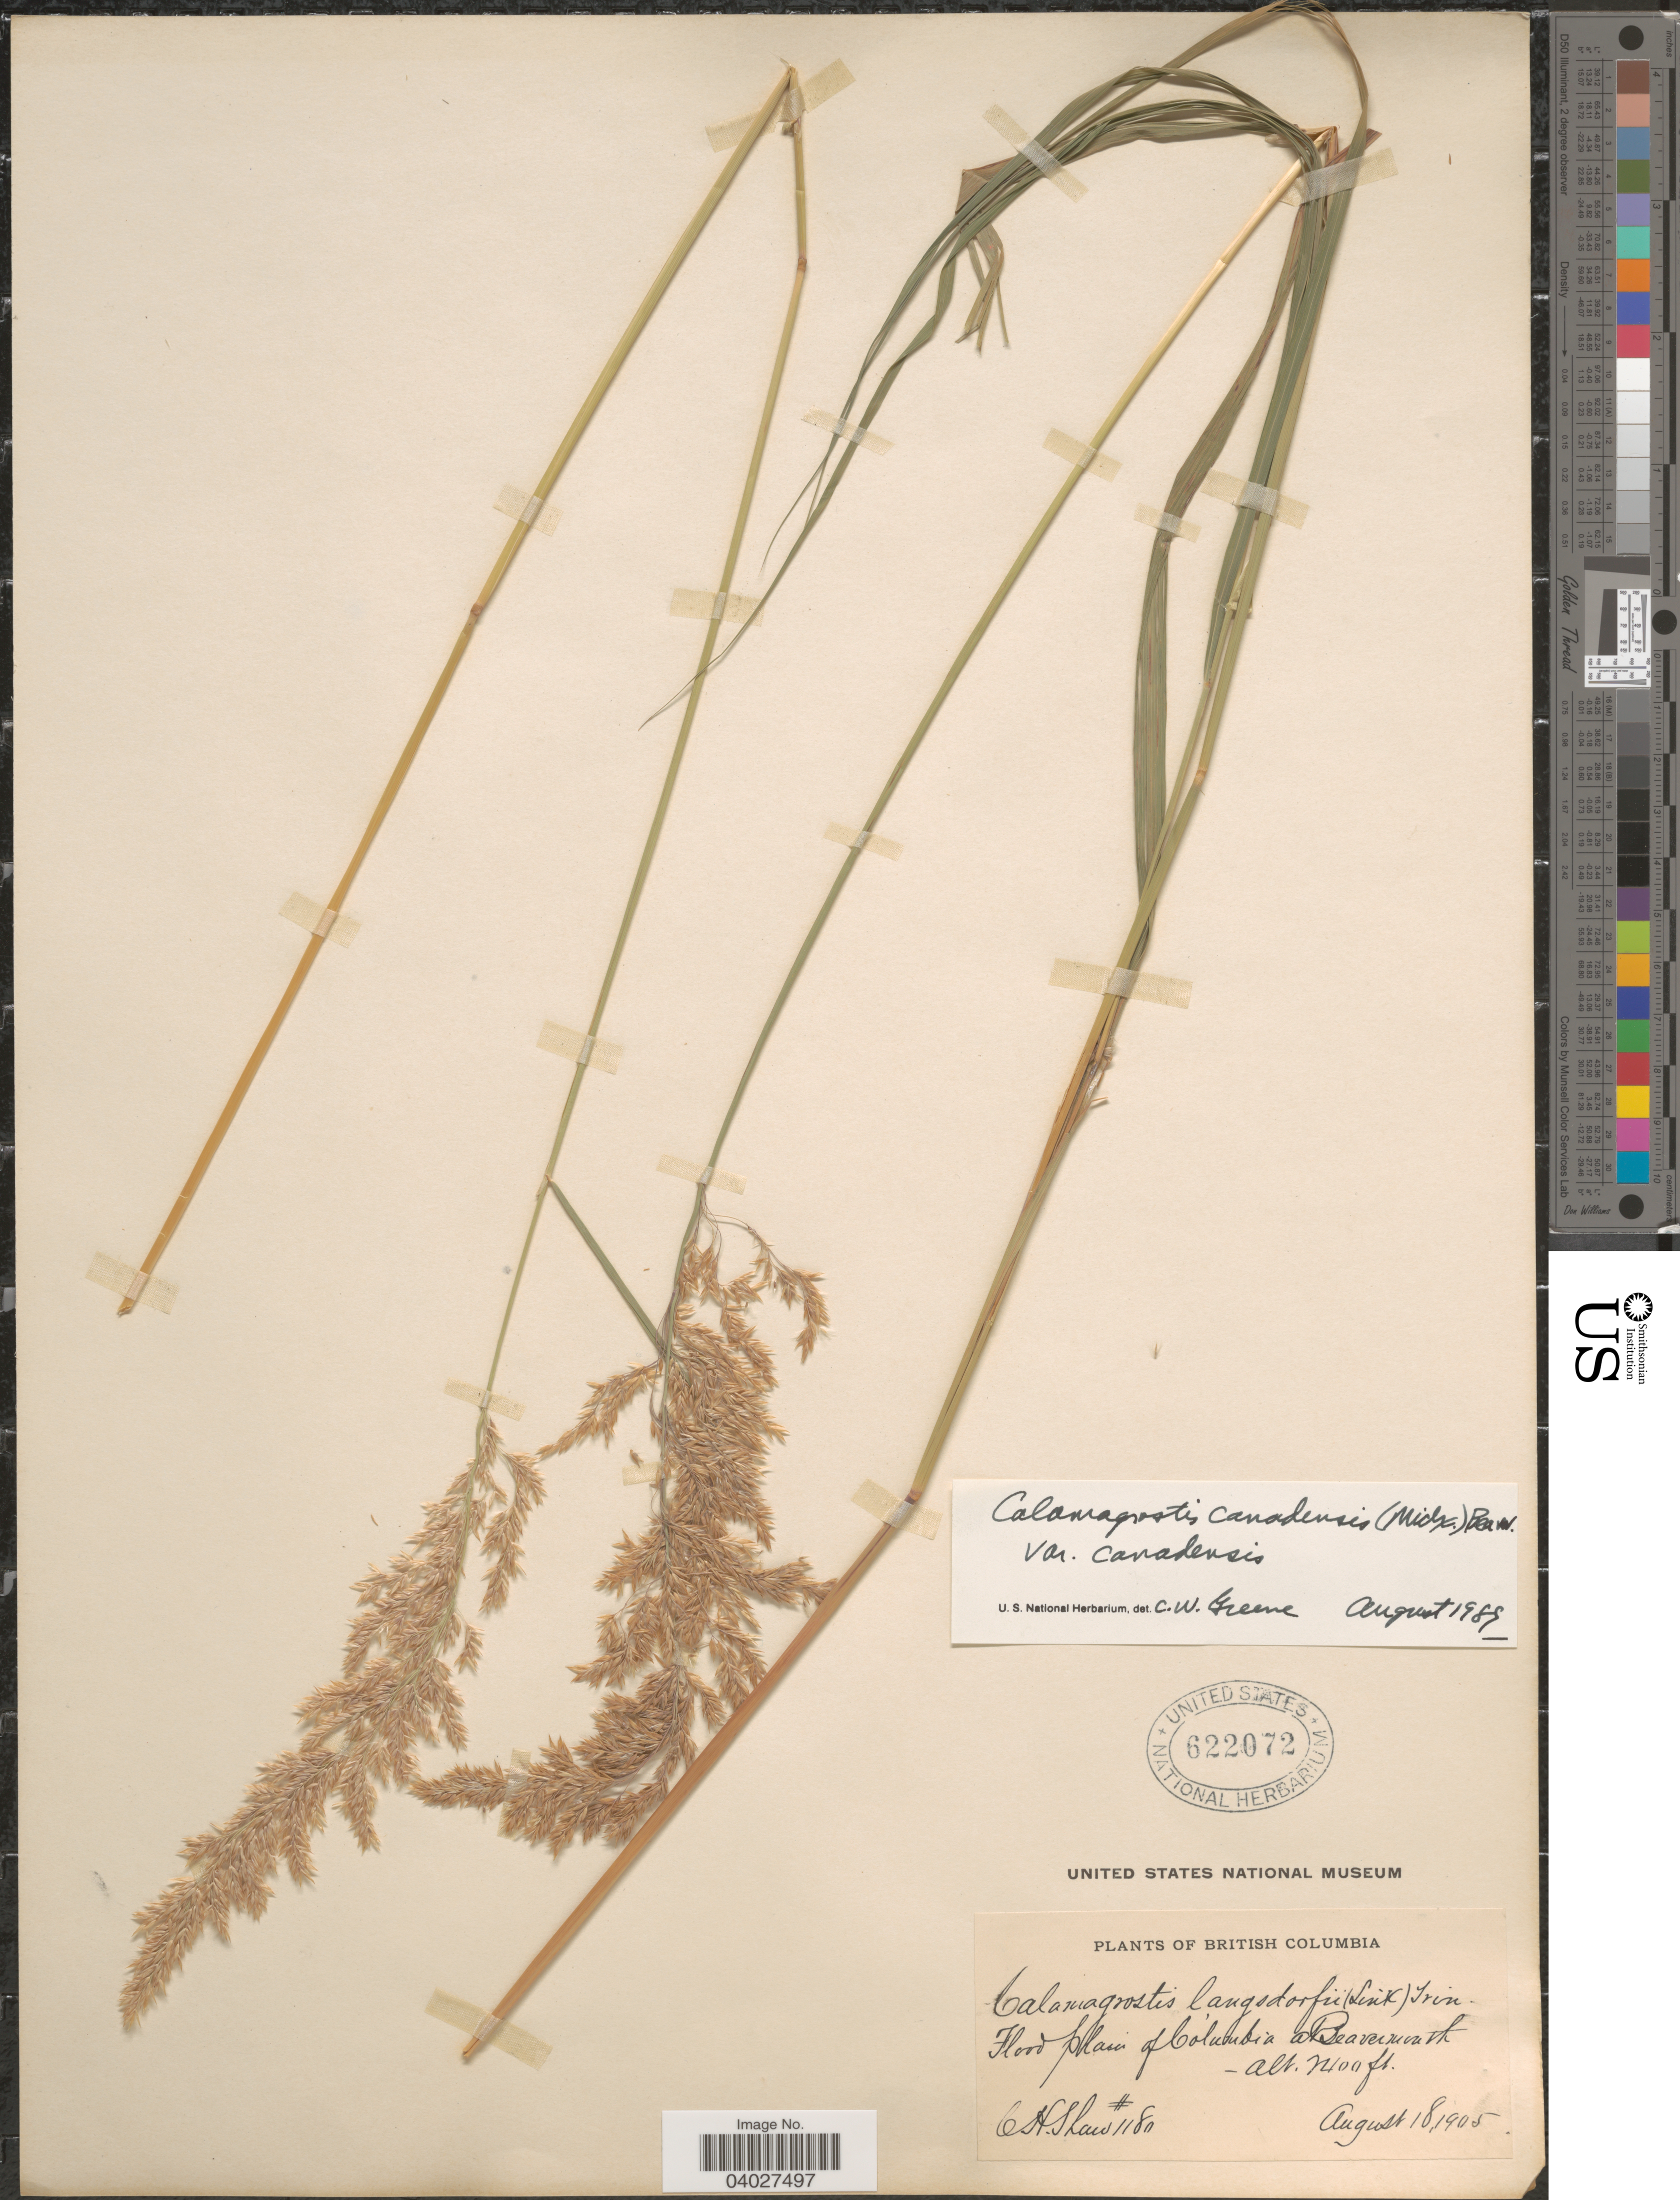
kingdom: Plantae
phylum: Tracheophyta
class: Liliopsida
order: Poales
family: Poaceae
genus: Calamagrostis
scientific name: Calamagrostis canadensis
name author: (Michx.) P. Beauv.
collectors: C. H. Shaw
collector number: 1180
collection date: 1905-08-18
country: Canada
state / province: British Columbia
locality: Flood plain of Columbia at Beavermouth.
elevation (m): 732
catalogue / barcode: US 622072